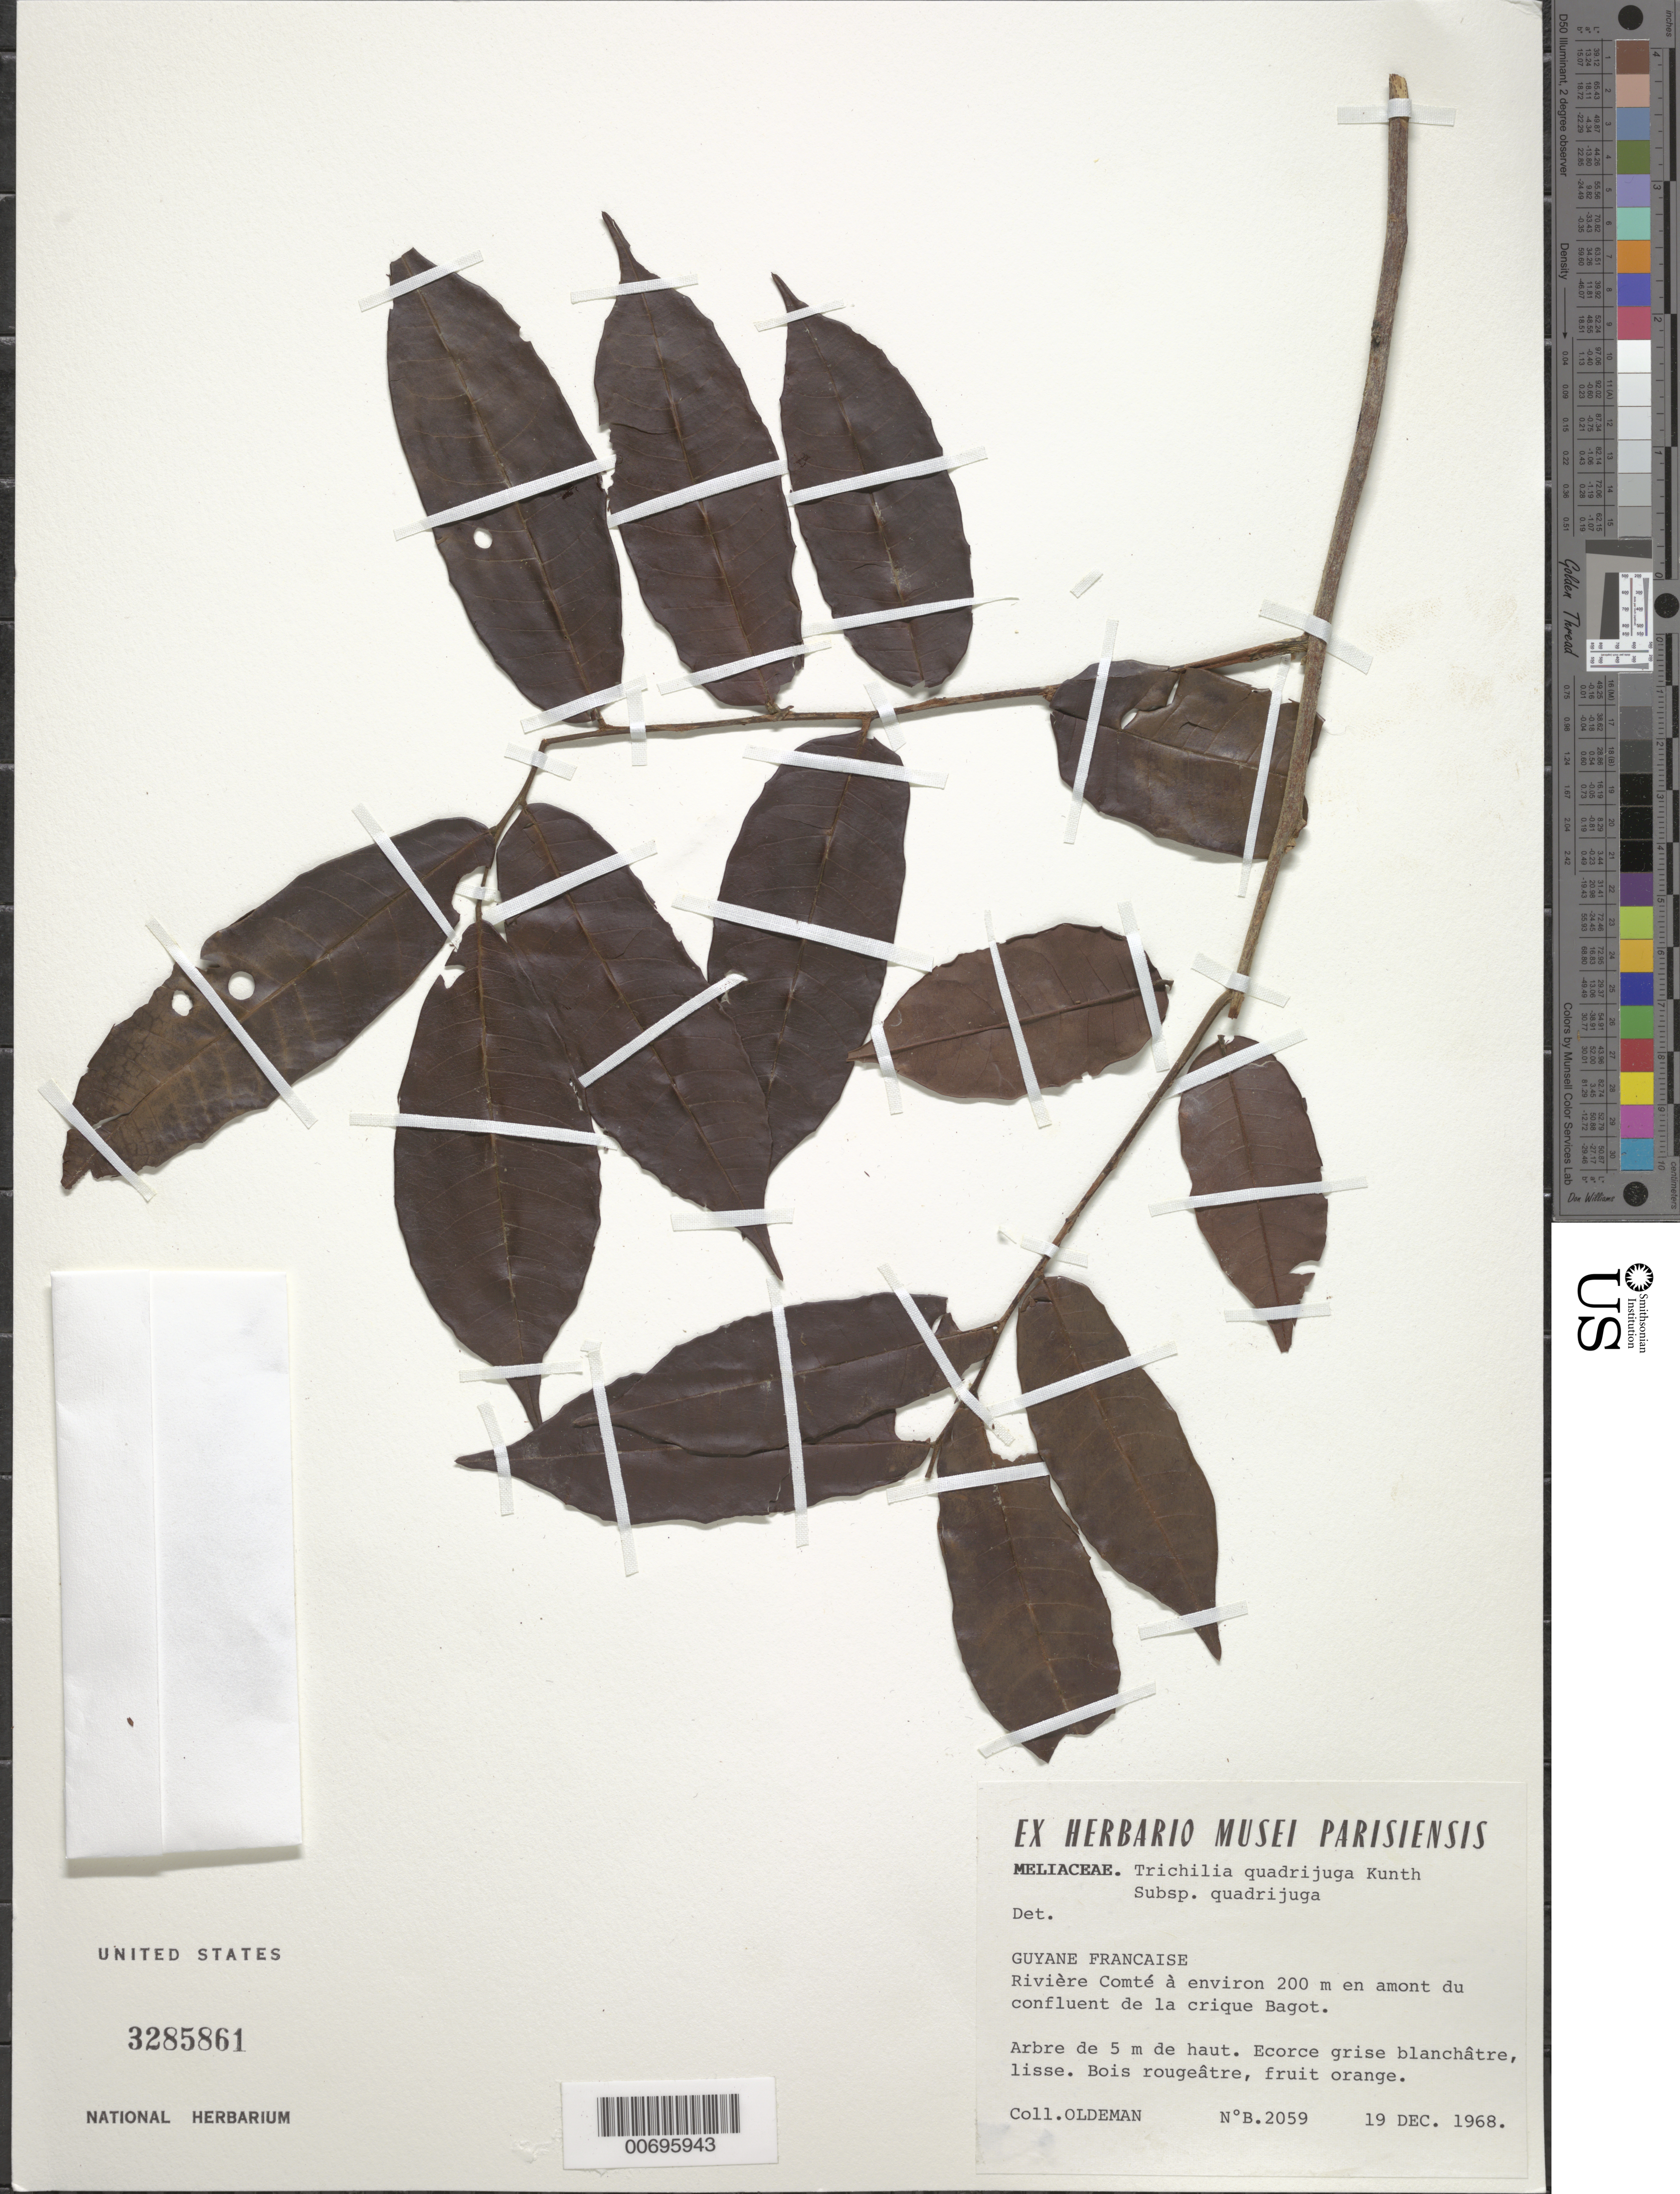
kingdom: Plantae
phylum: Tracheophyta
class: Magnoliopsida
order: Sapindales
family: Meliaceae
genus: Trichilia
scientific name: Trichilia quadrijuga subsp. quadrijuga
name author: Kunth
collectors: R. Oldeman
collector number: B 2059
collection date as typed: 19-Dec-68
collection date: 1968-12-19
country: French Guiana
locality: Rivière Comté, à env. 200 m en amont du confluent de la crique Bagot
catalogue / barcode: US 3285861